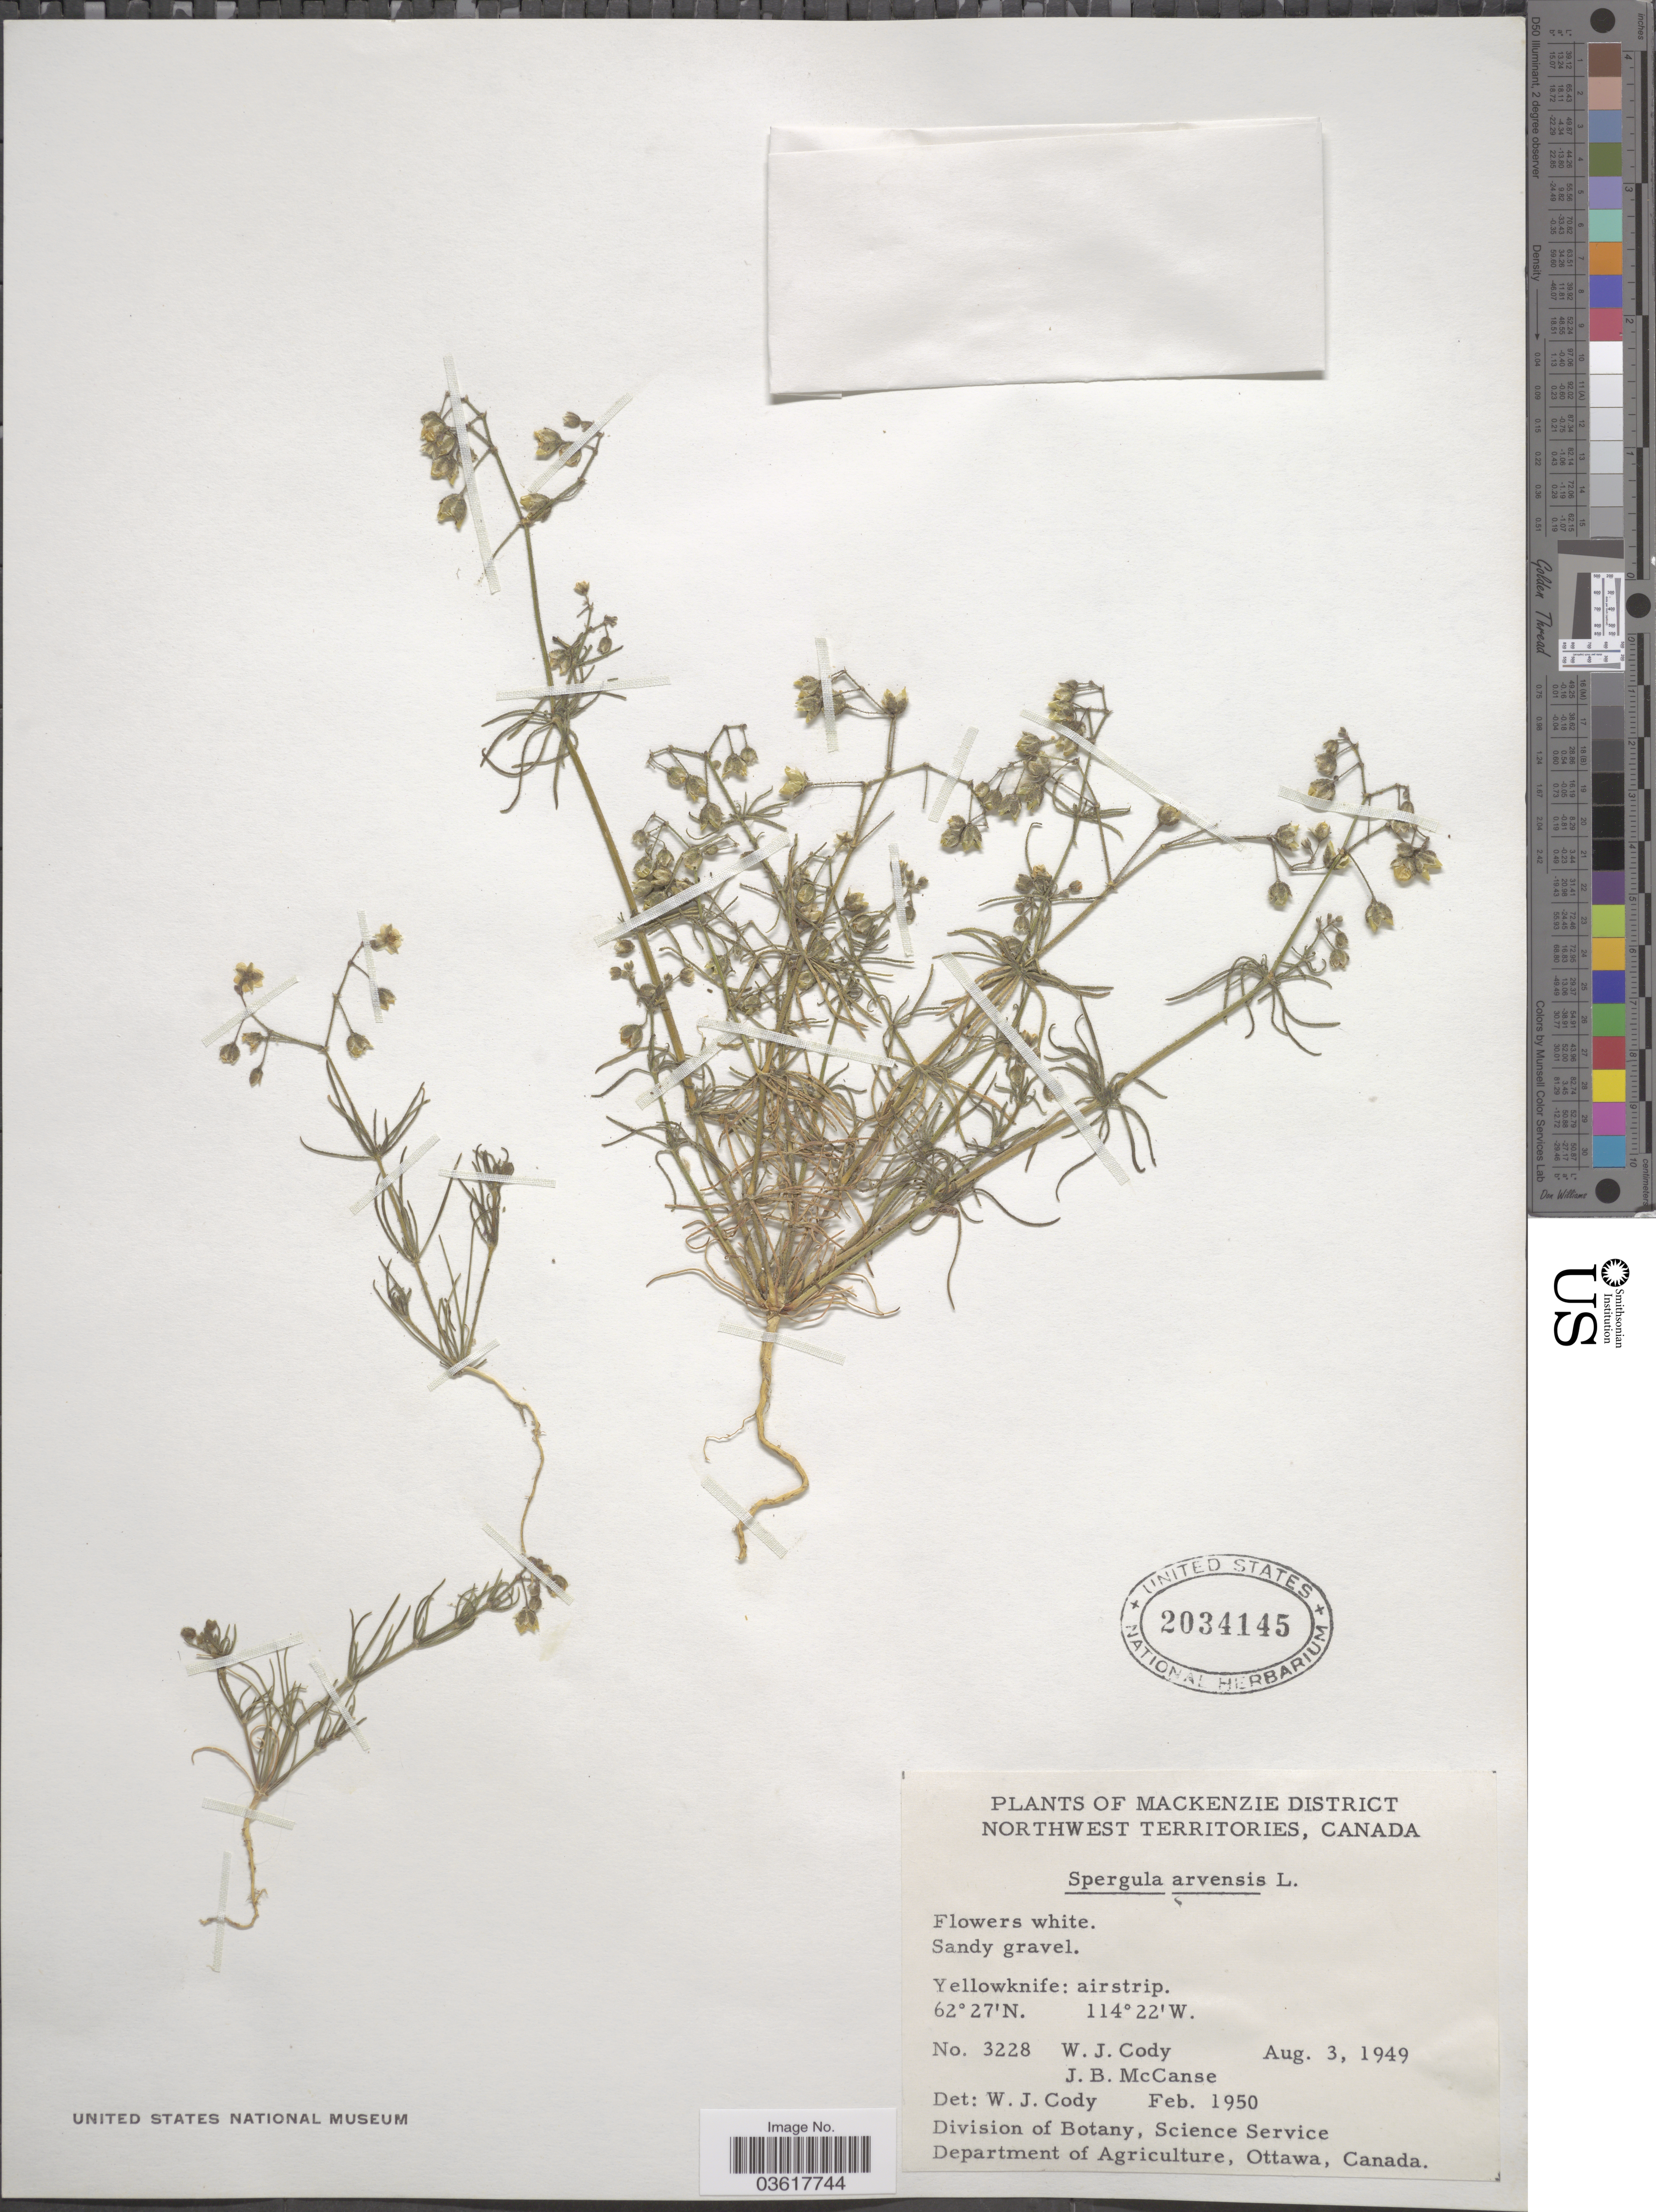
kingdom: Plantae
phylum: Tracheophyta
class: Magnoliopsida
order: Caryophyllales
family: Caryophyllaceae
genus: Spergula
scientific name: Spergula arvensis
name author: L.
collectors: W. Cody & J. McCanse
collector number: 3228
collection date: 1949-08-03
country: Canada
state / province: Northwest Territories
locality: Mackenzie District. Yellowknife: airstrip.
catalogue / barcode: US 2034145